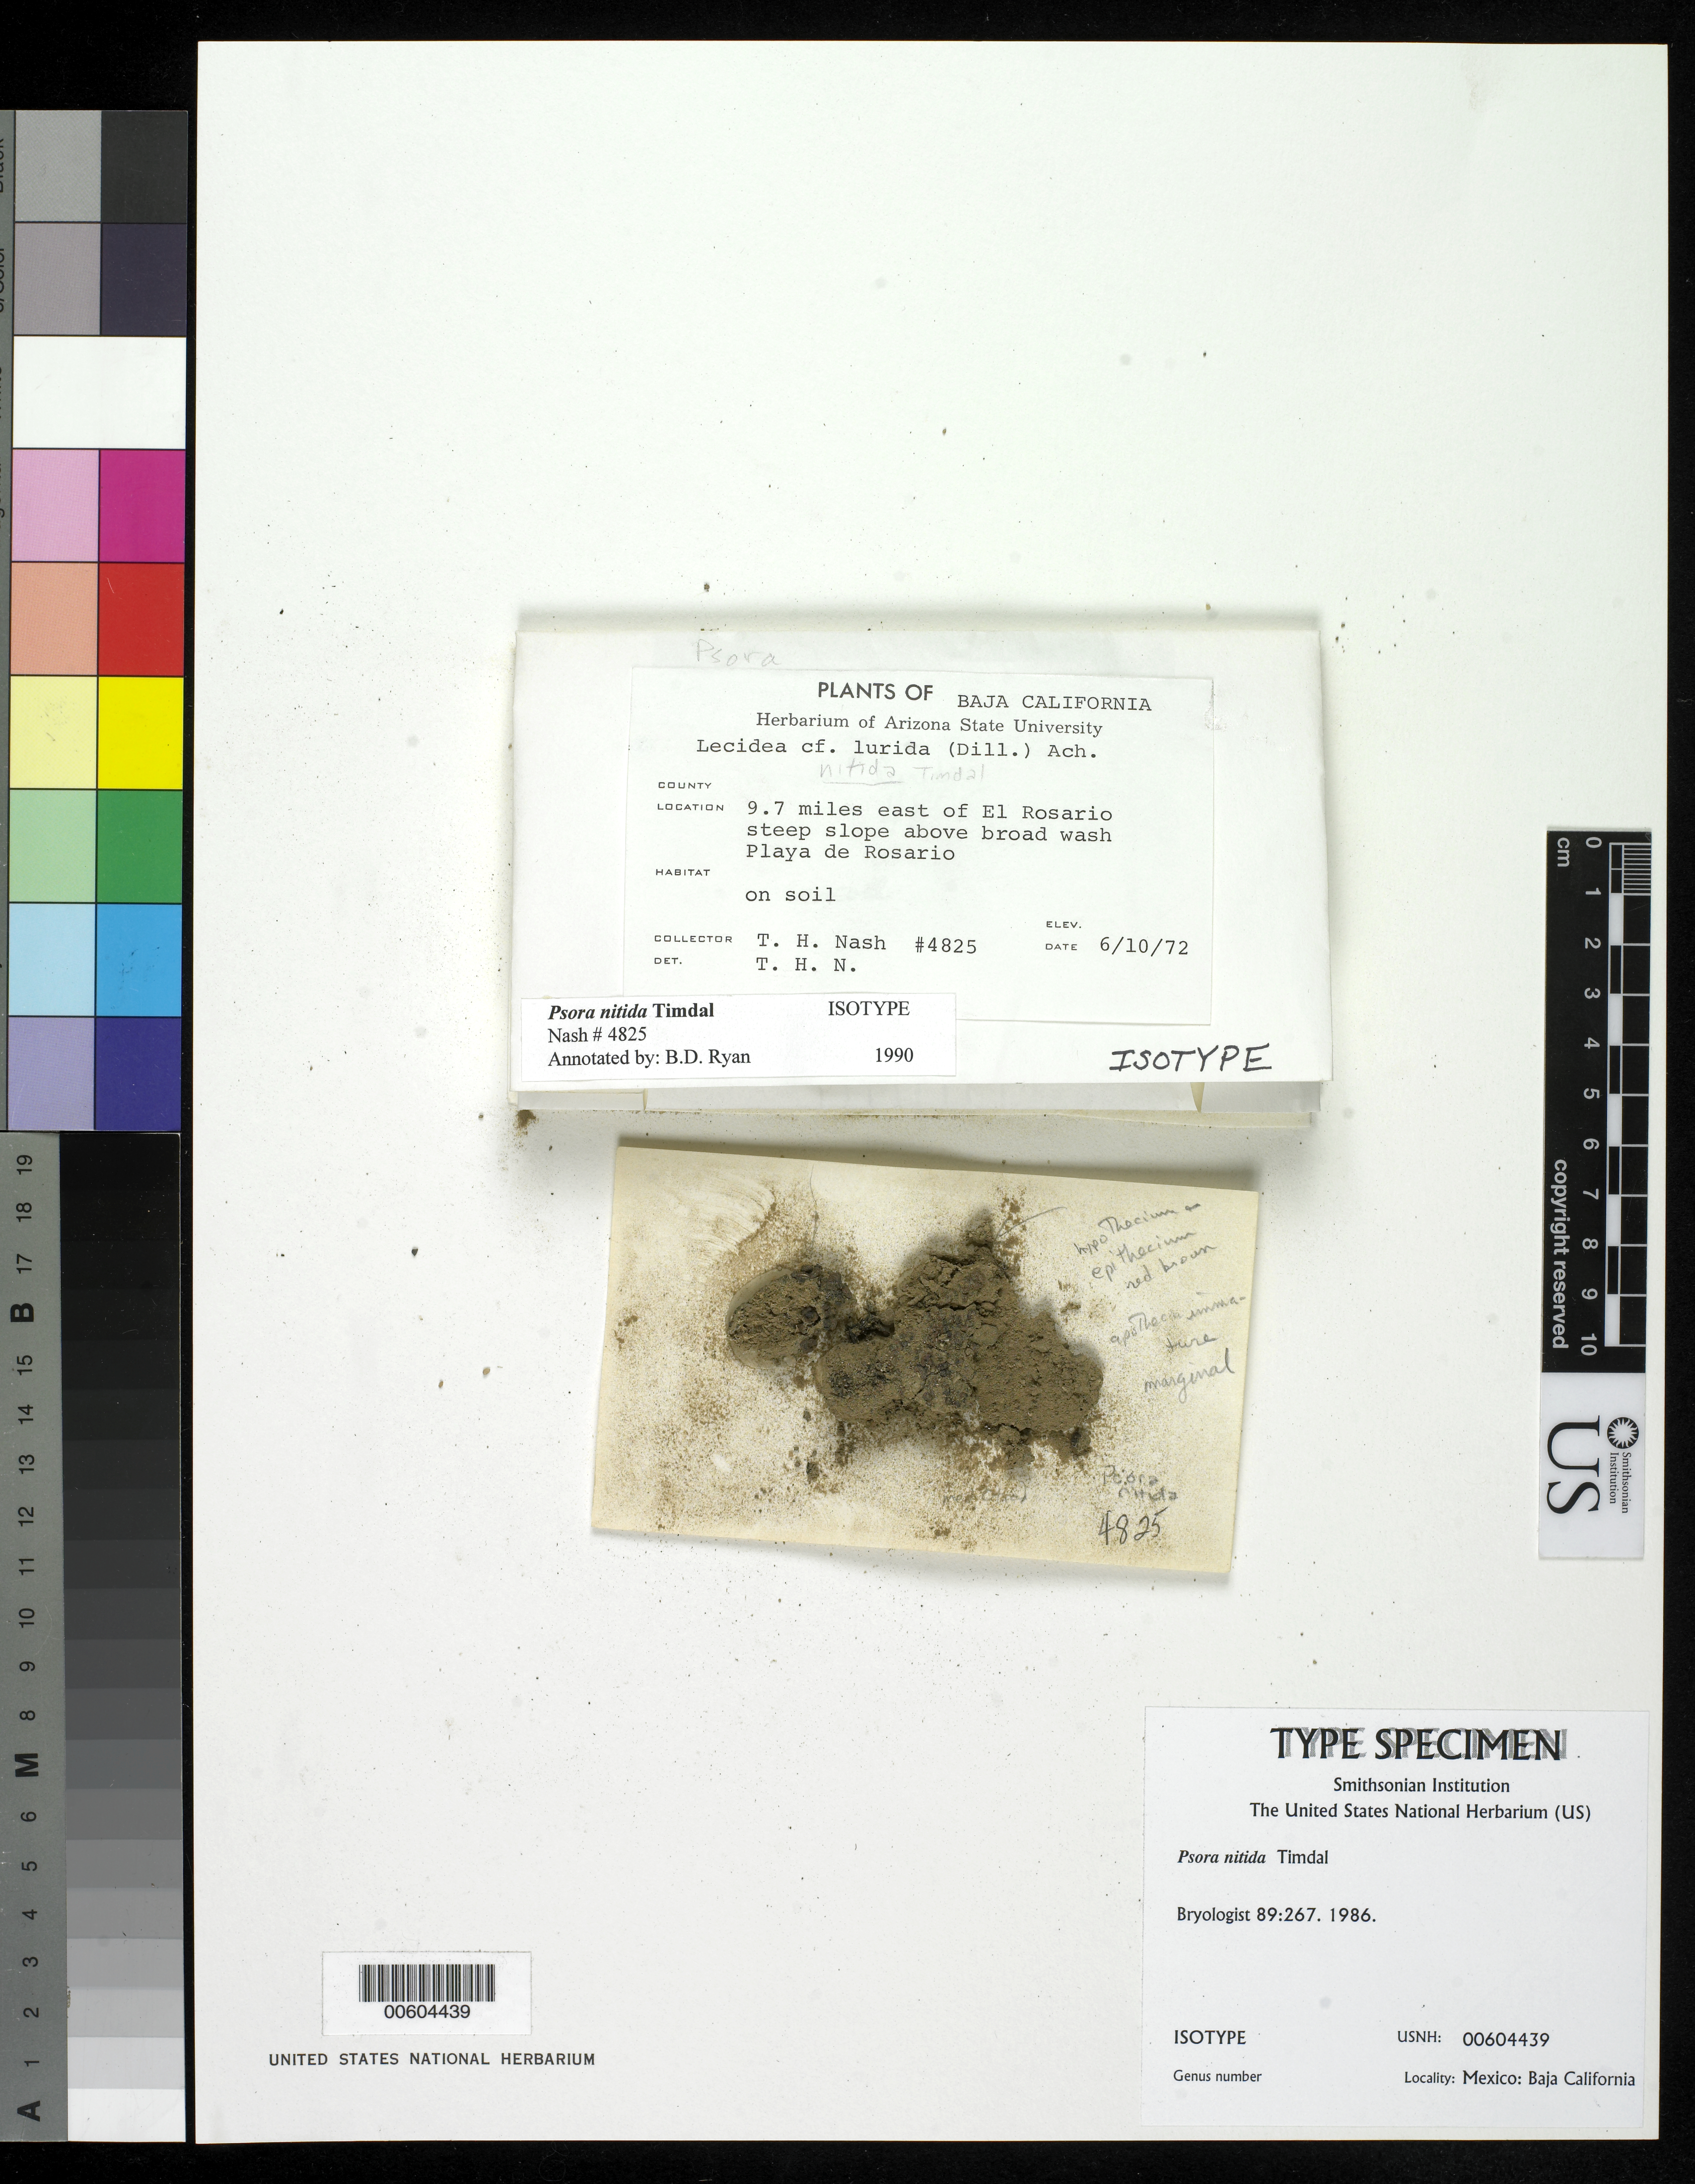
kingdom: Fungi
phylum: Ascomycota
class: Lecanoromycetes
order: Lecanorales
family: Psoraceae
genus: Psora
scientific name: Psora nitida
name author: Timdal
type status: Isotype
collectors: T. H. Nash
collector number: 4825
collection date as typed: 06 Oct 1972 or 10 Jun 1972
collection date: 1972-06-10 or 1972-10-06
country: Mexico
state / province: Baja California Norte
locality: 9.7 mi E of El Rosario, steep slope above broad wash Playa de Rosario.